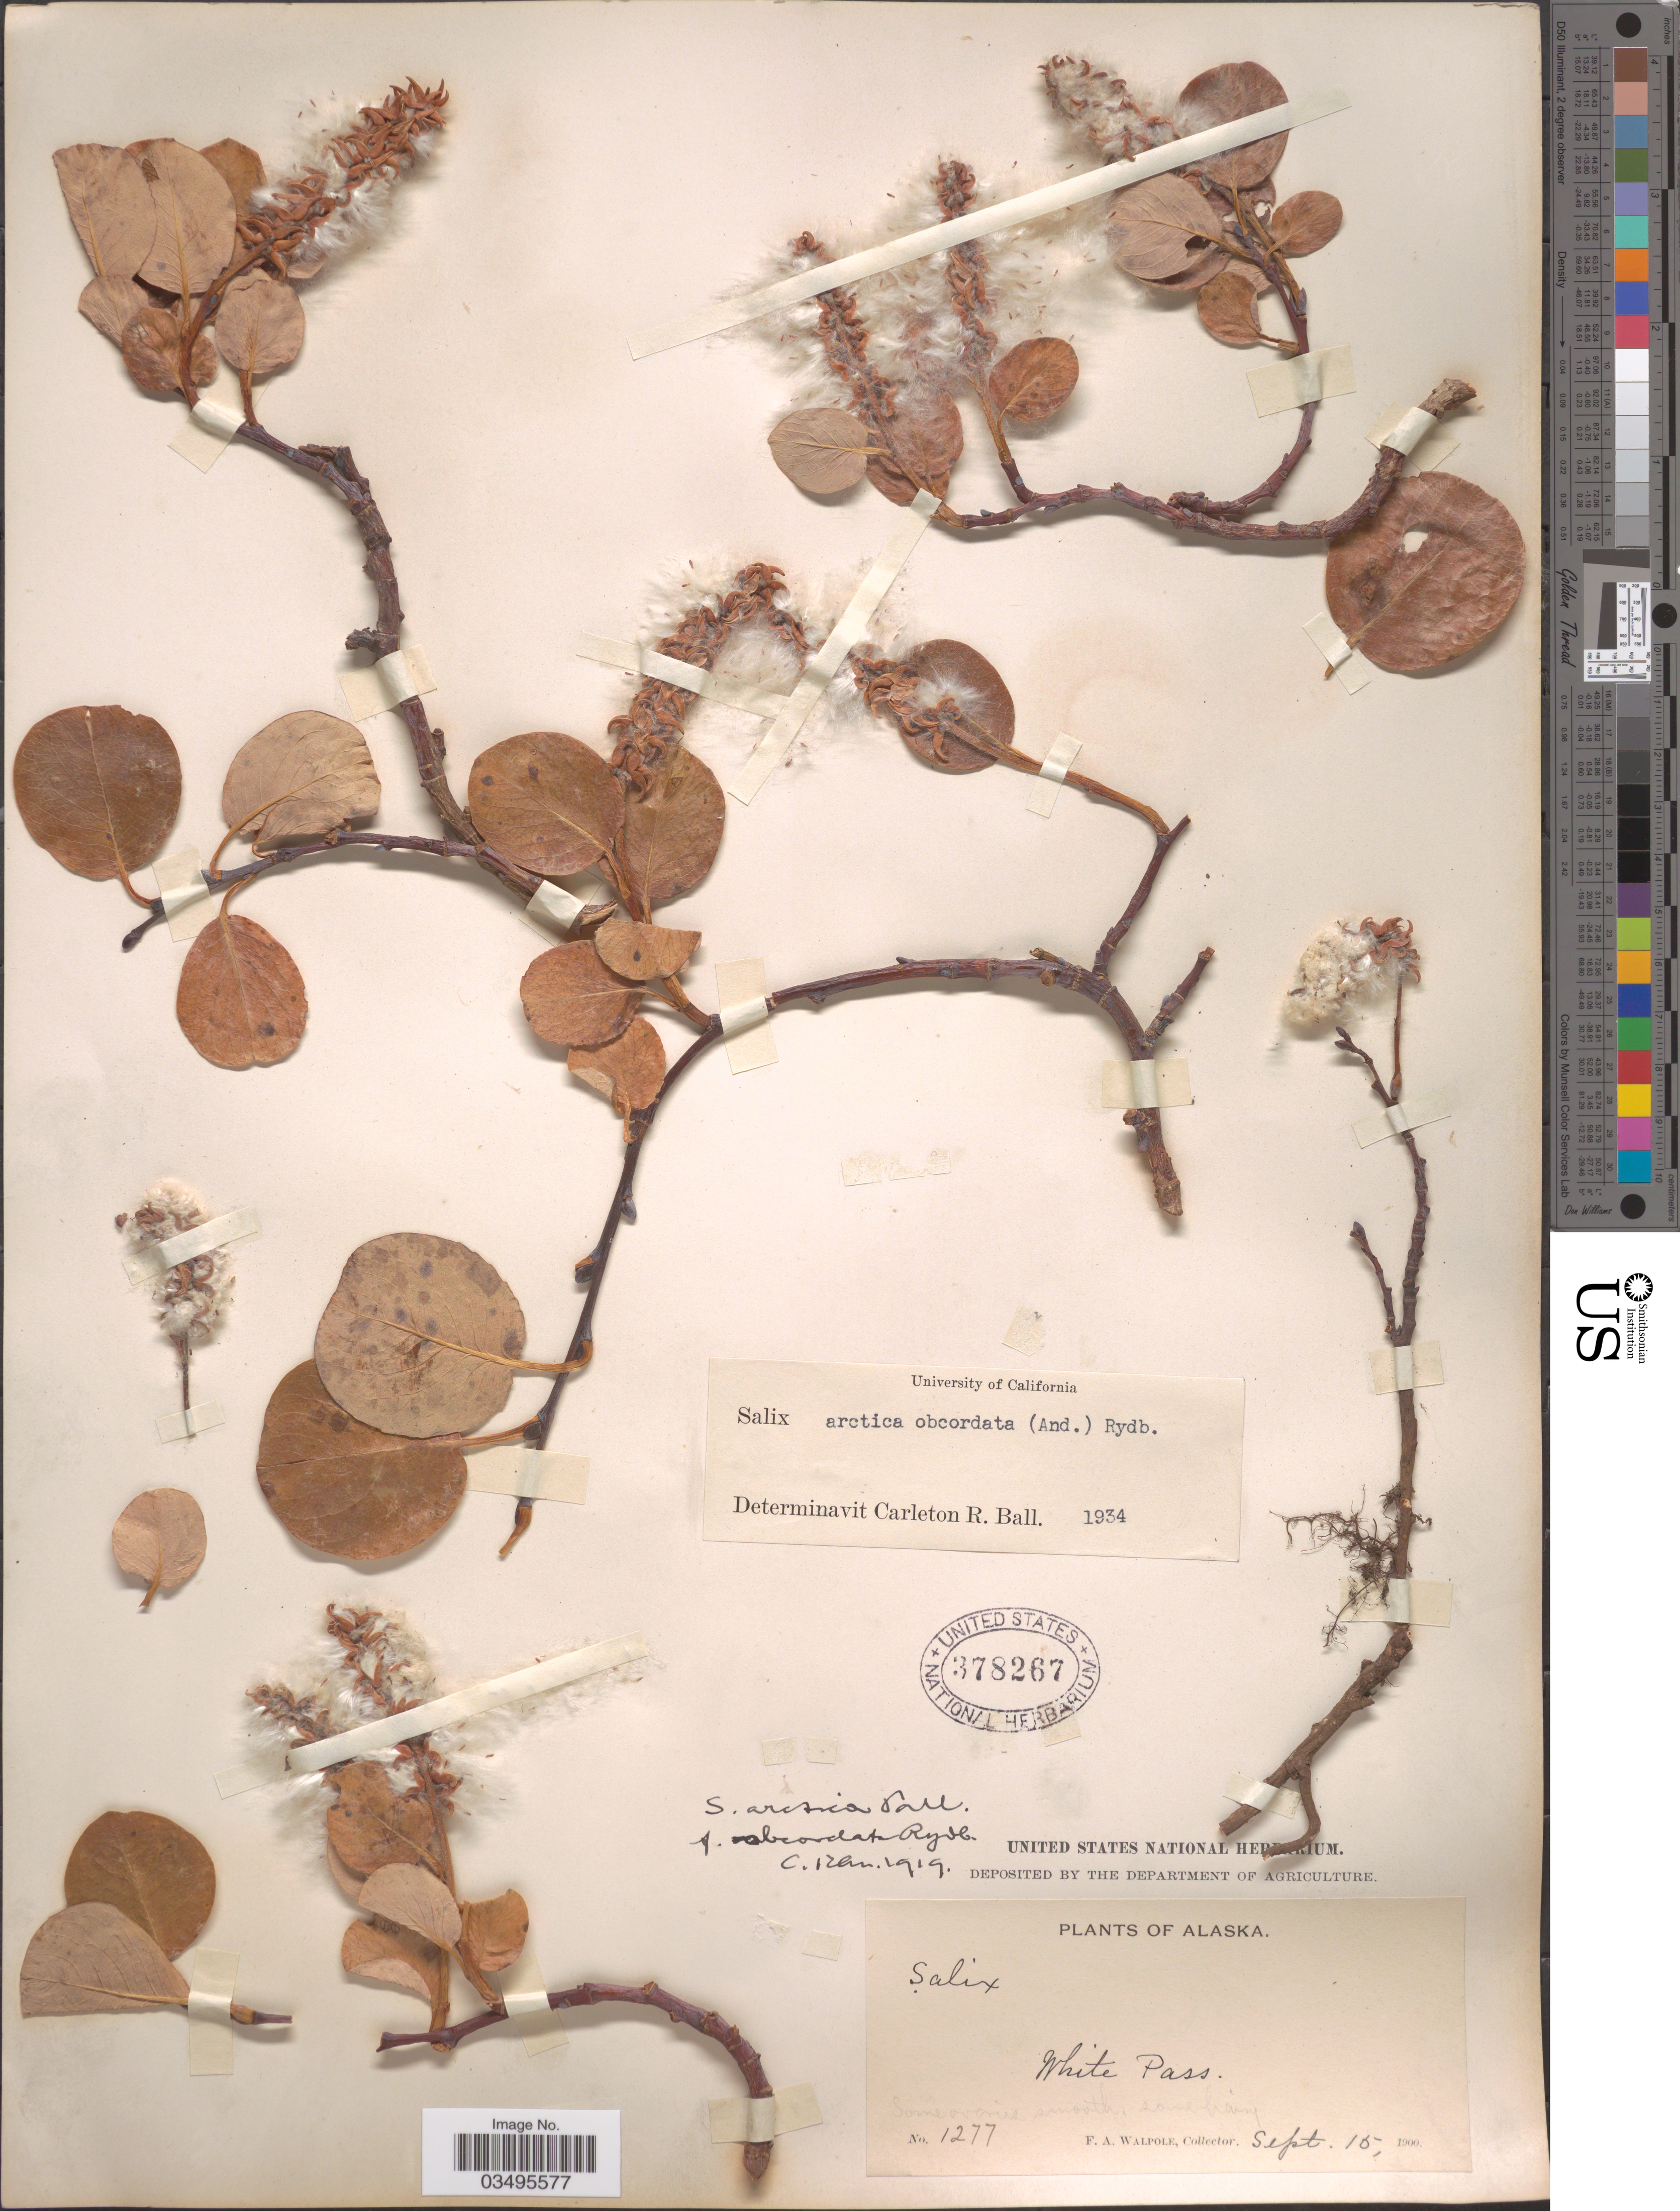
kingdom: Plantae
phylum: Tracheophyta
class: Magnoliopsida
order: Malpighiales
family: Salicaceae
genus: Salix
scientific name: Salix arctica var. obcordata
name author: (Andersson) Rydb.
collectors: F. Walpole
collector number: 1277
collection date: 1900-09-15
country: United States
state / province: Alaska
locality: White Pass.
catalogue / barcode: US 378267